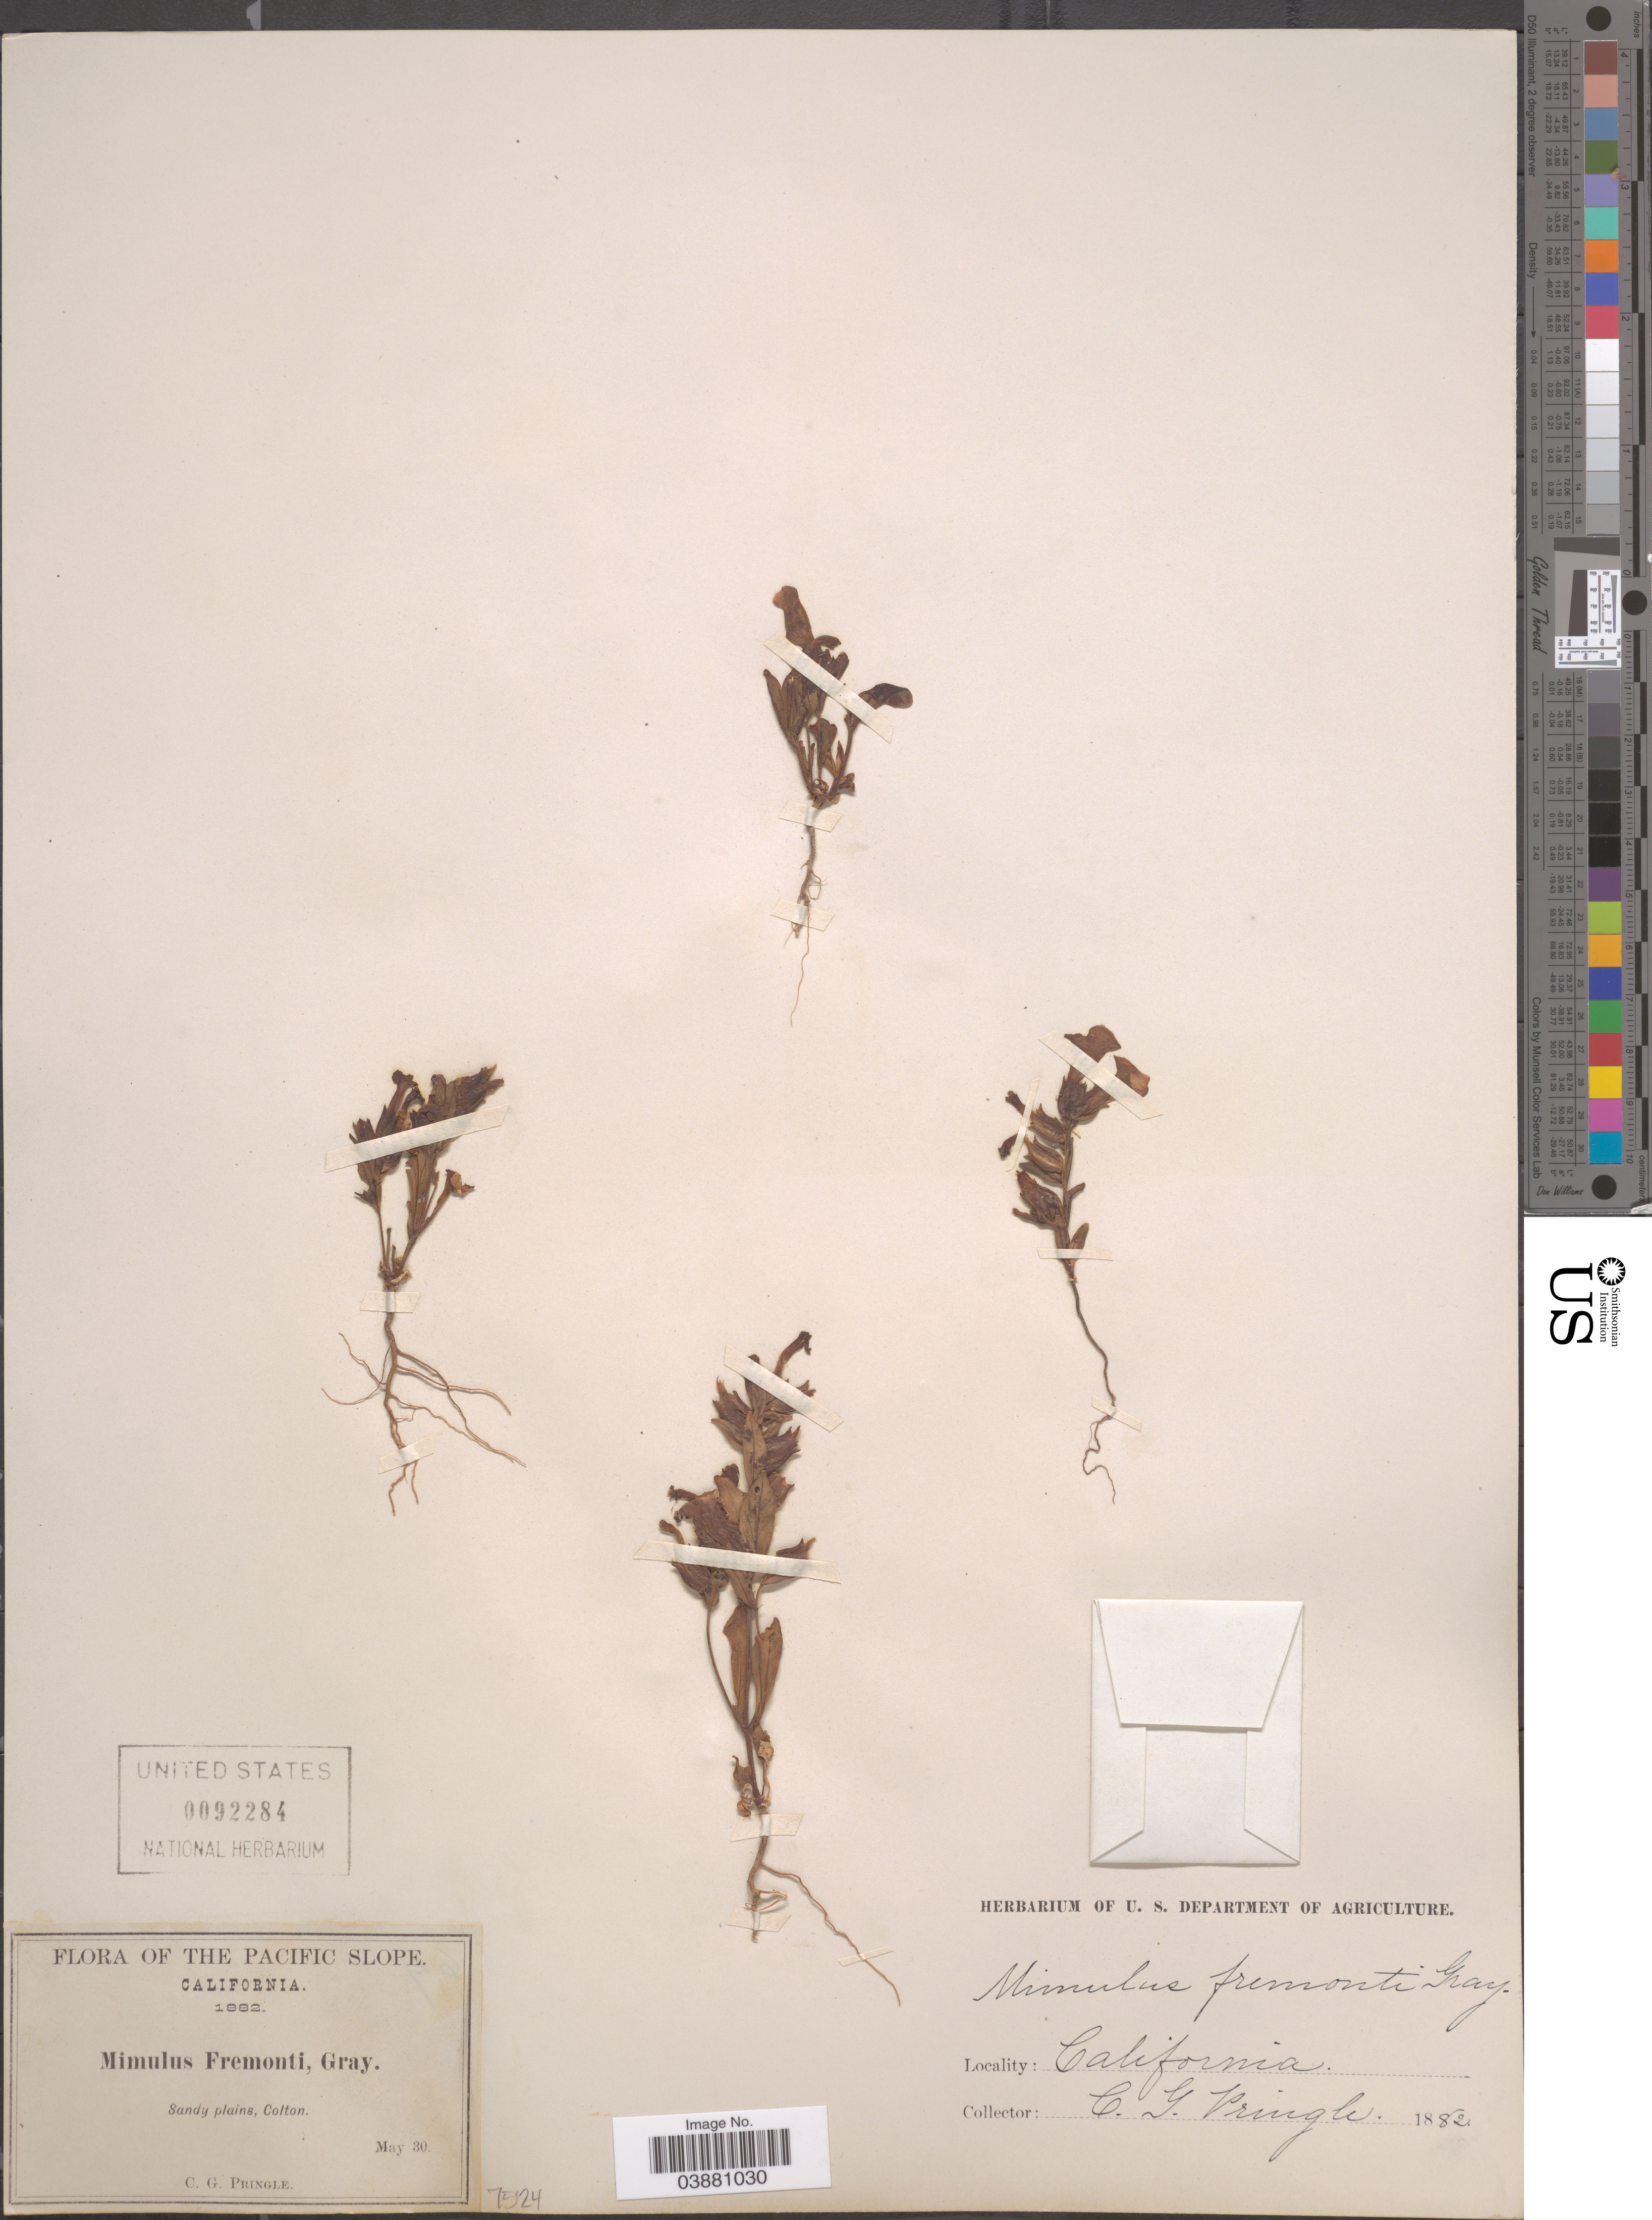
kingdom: Plantae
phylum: Tracheophyta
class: Magnoliopsida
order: Lamiales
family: Phrymaceae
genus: Mimulus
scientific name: Mimulus fremontii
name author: (Benth.) A. Gray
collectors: C. G. Pringle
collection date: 1882-05-30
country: United States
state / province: California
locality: The Pacific Slope. Sandy plains, Colton.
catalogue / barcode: US 92284